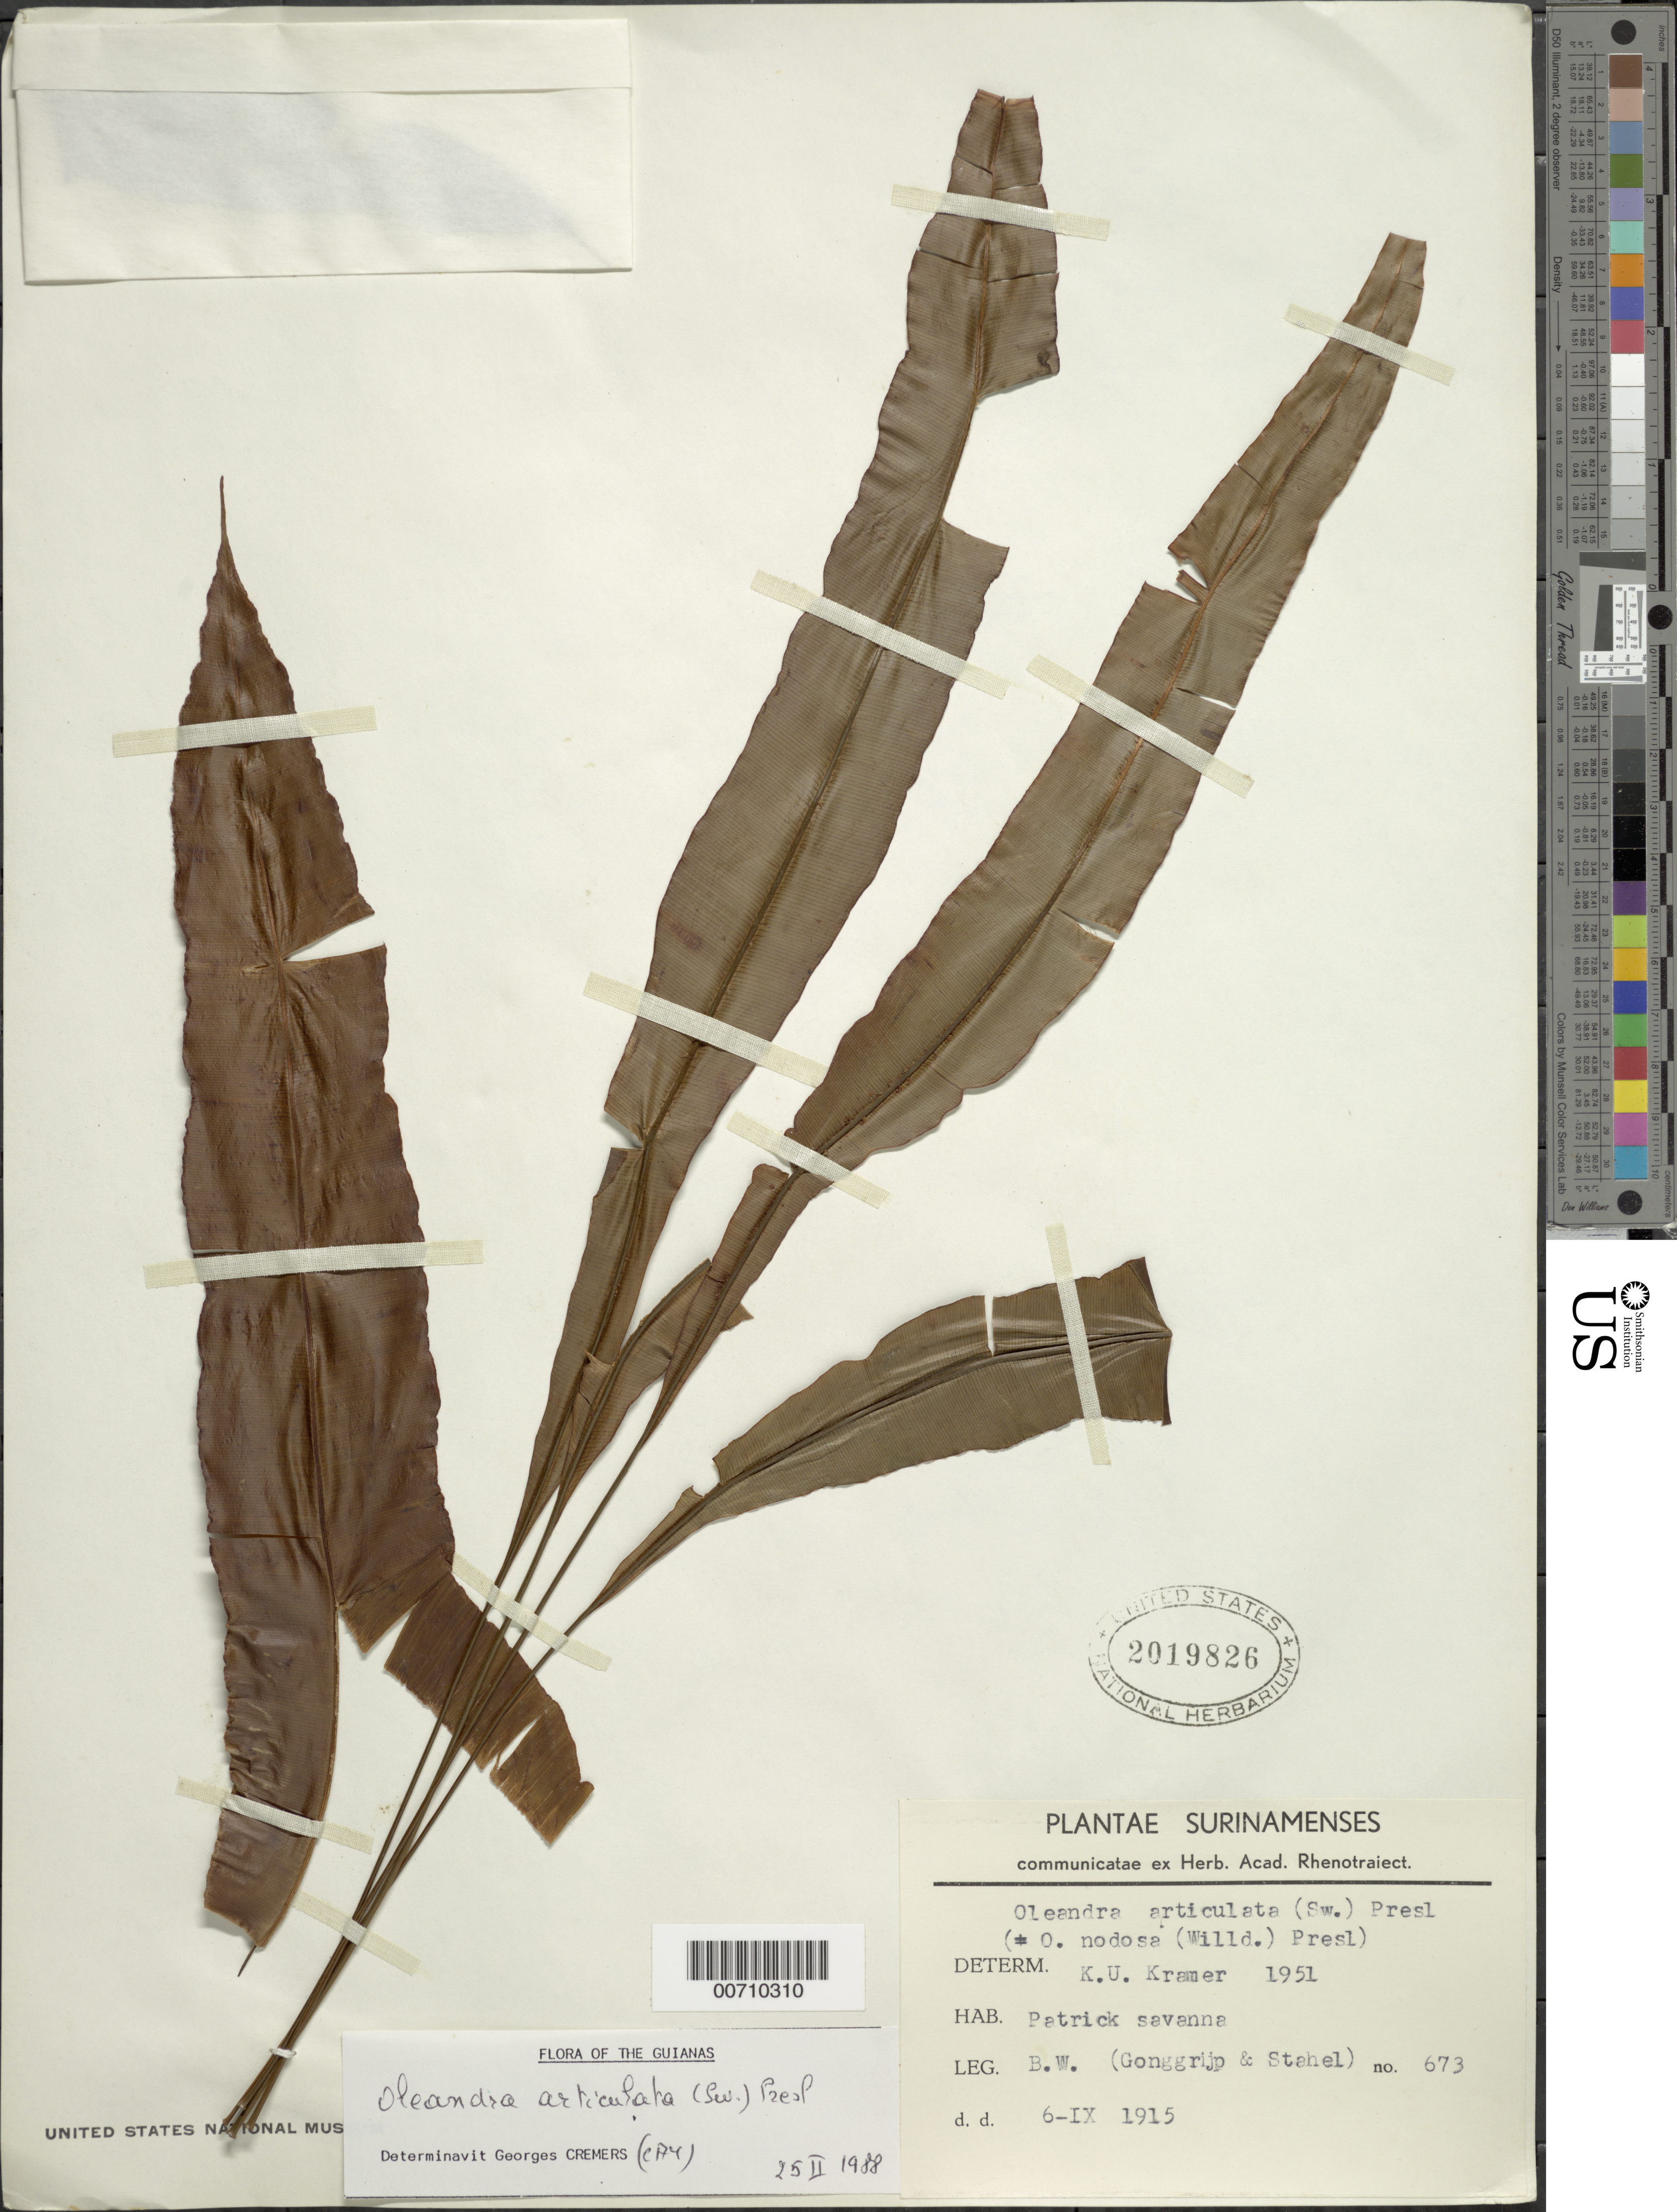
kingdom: Plantae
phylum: Tracheophyta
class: Polypodiopsida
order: Polypodiales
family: Oleandraceae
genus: Oleandra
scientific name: Oleandra articulata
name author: (Sw.) C. Presl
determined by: Cremers, Georges A.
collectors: Collector illegible, G. Stahel & -. Gonggrijp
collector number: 673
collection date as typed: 6-Sep-15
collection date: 1915-09-06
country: Suriname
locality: Patrick savanna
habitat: Savanna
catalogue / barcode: US 2019826